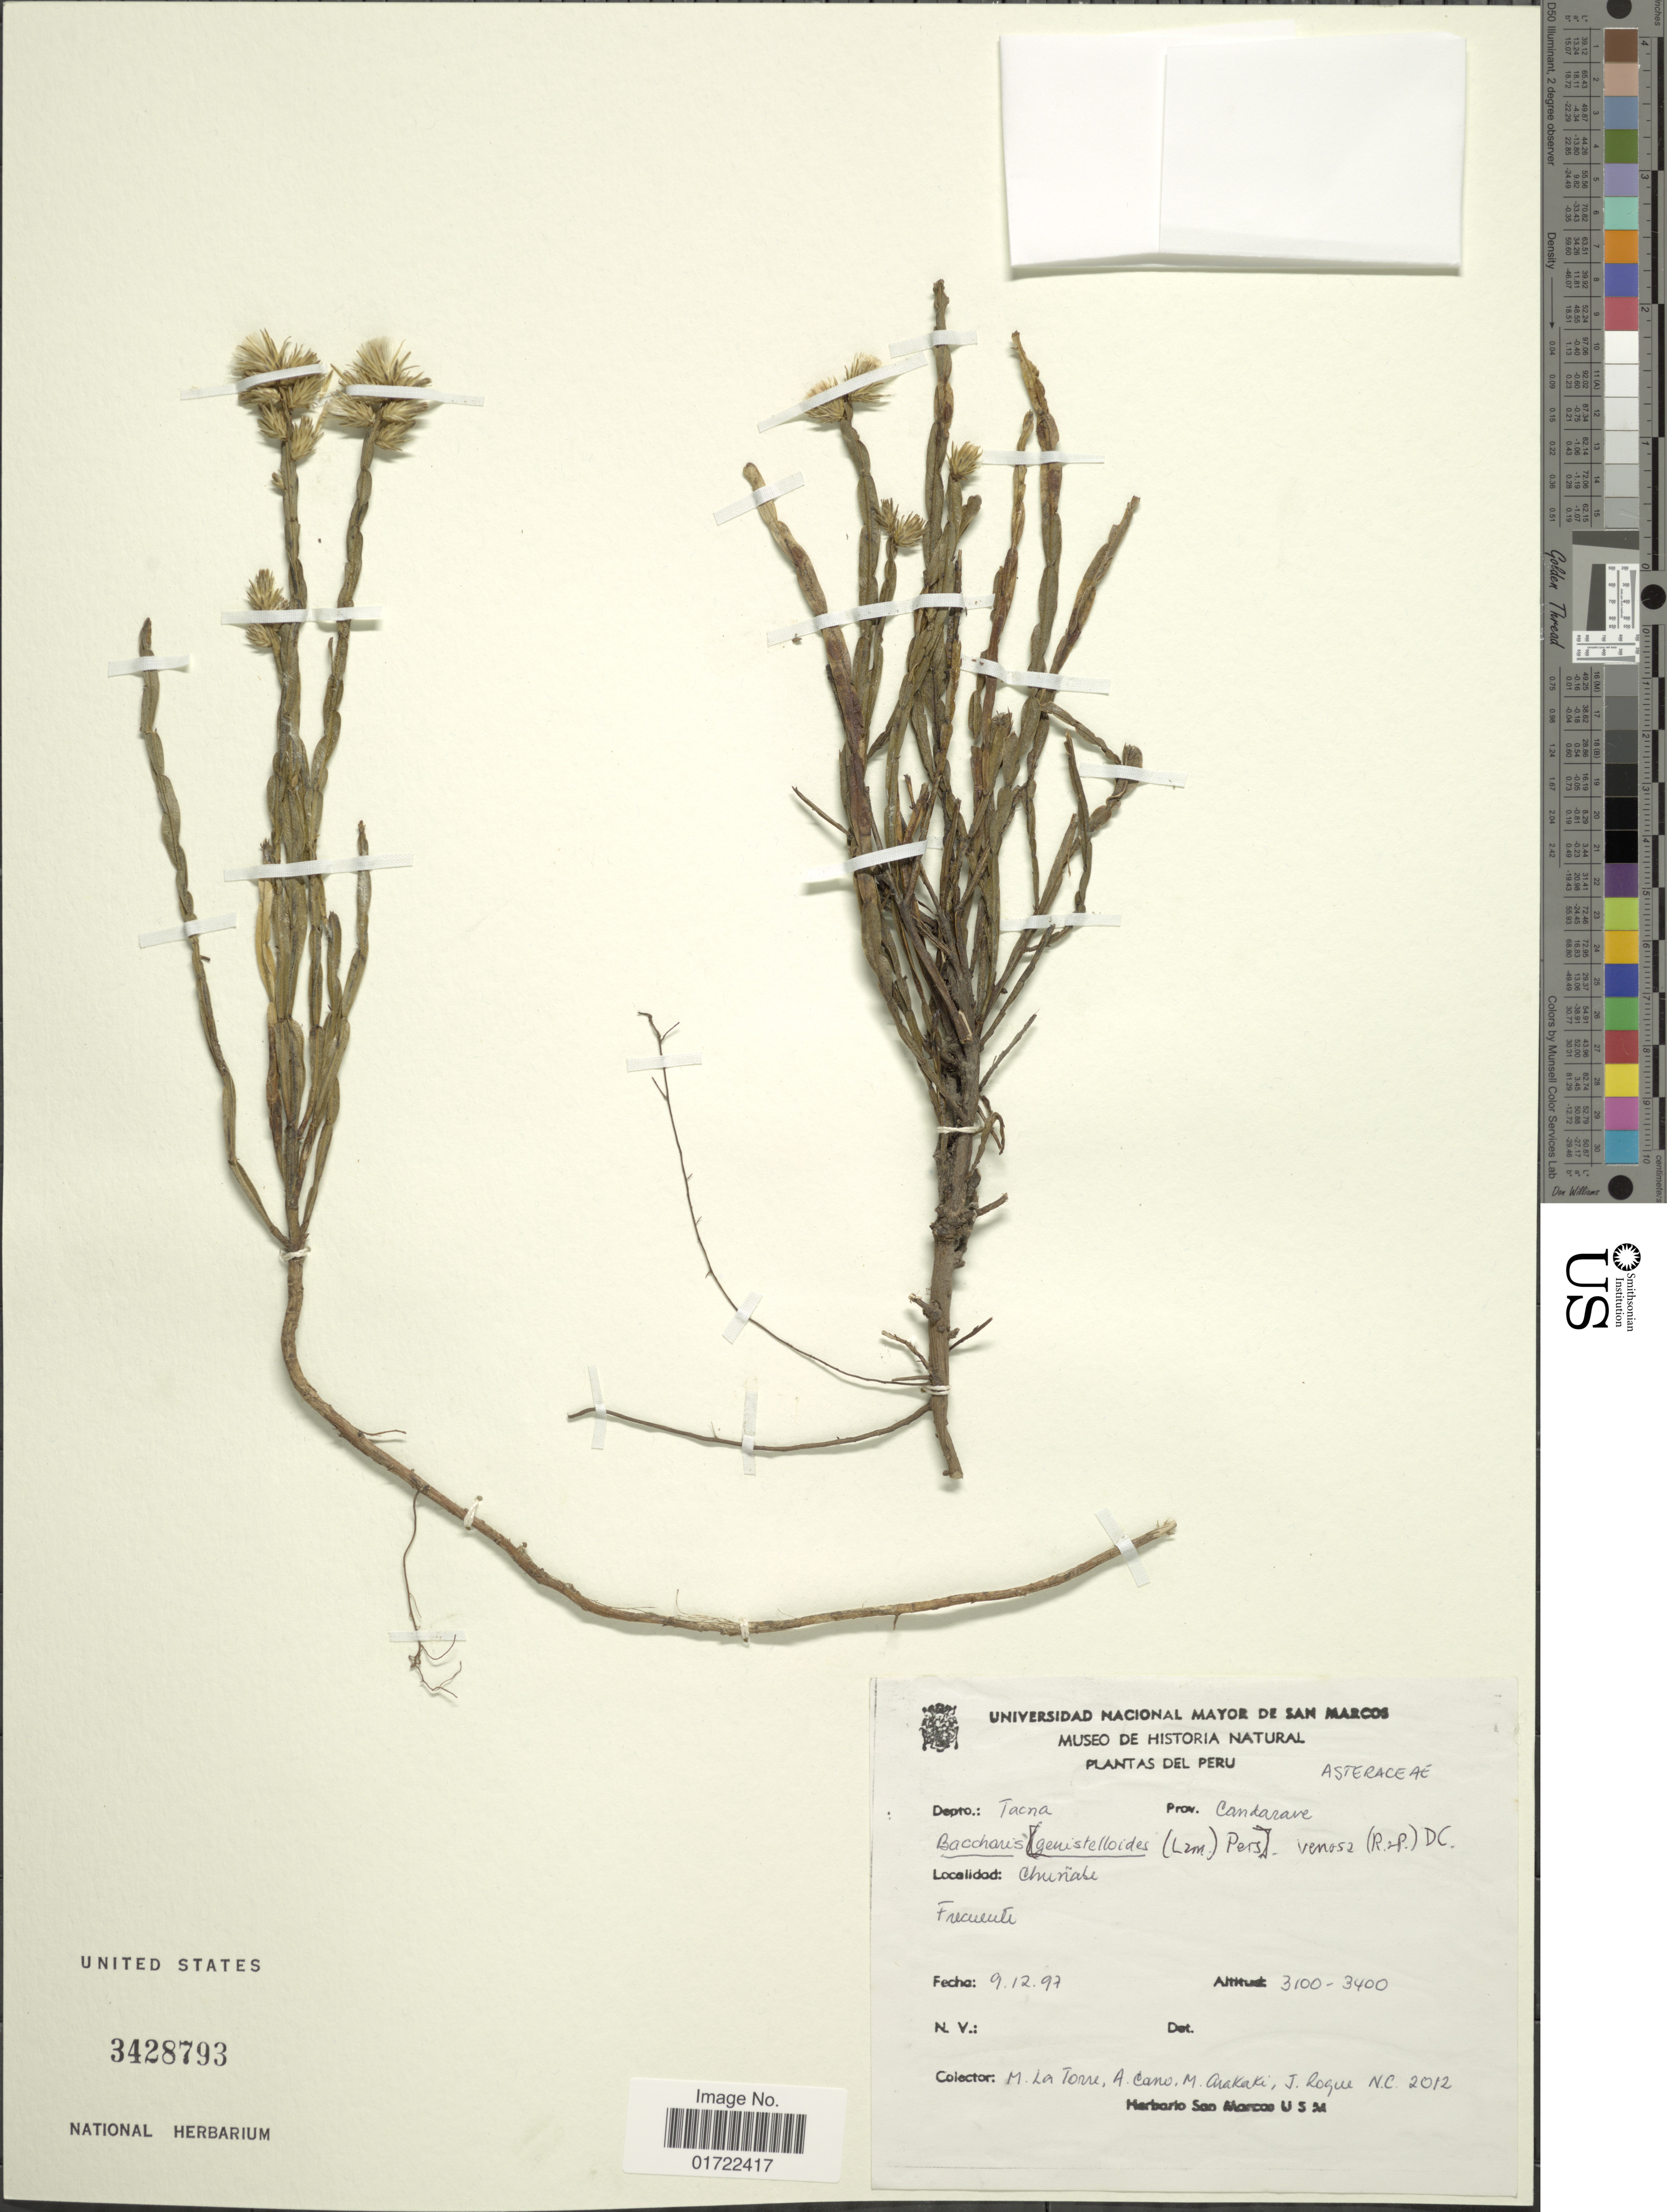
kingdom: Plantae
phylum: Tracheophyta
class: Magnoliopsida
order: Asterales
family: Asteraceae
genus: Baccharis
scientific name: Baccharis genistelloides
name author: (Lam.) Pers.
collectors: M. I. La Torre, A. Cano, M. Arakaki & J. Roque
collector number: NC2012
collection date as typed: Transcribed d/m/y: 9/12/97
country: Peru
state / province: Tacna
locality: Chuñabe, Prov. Candarave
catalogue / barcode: US 3428793